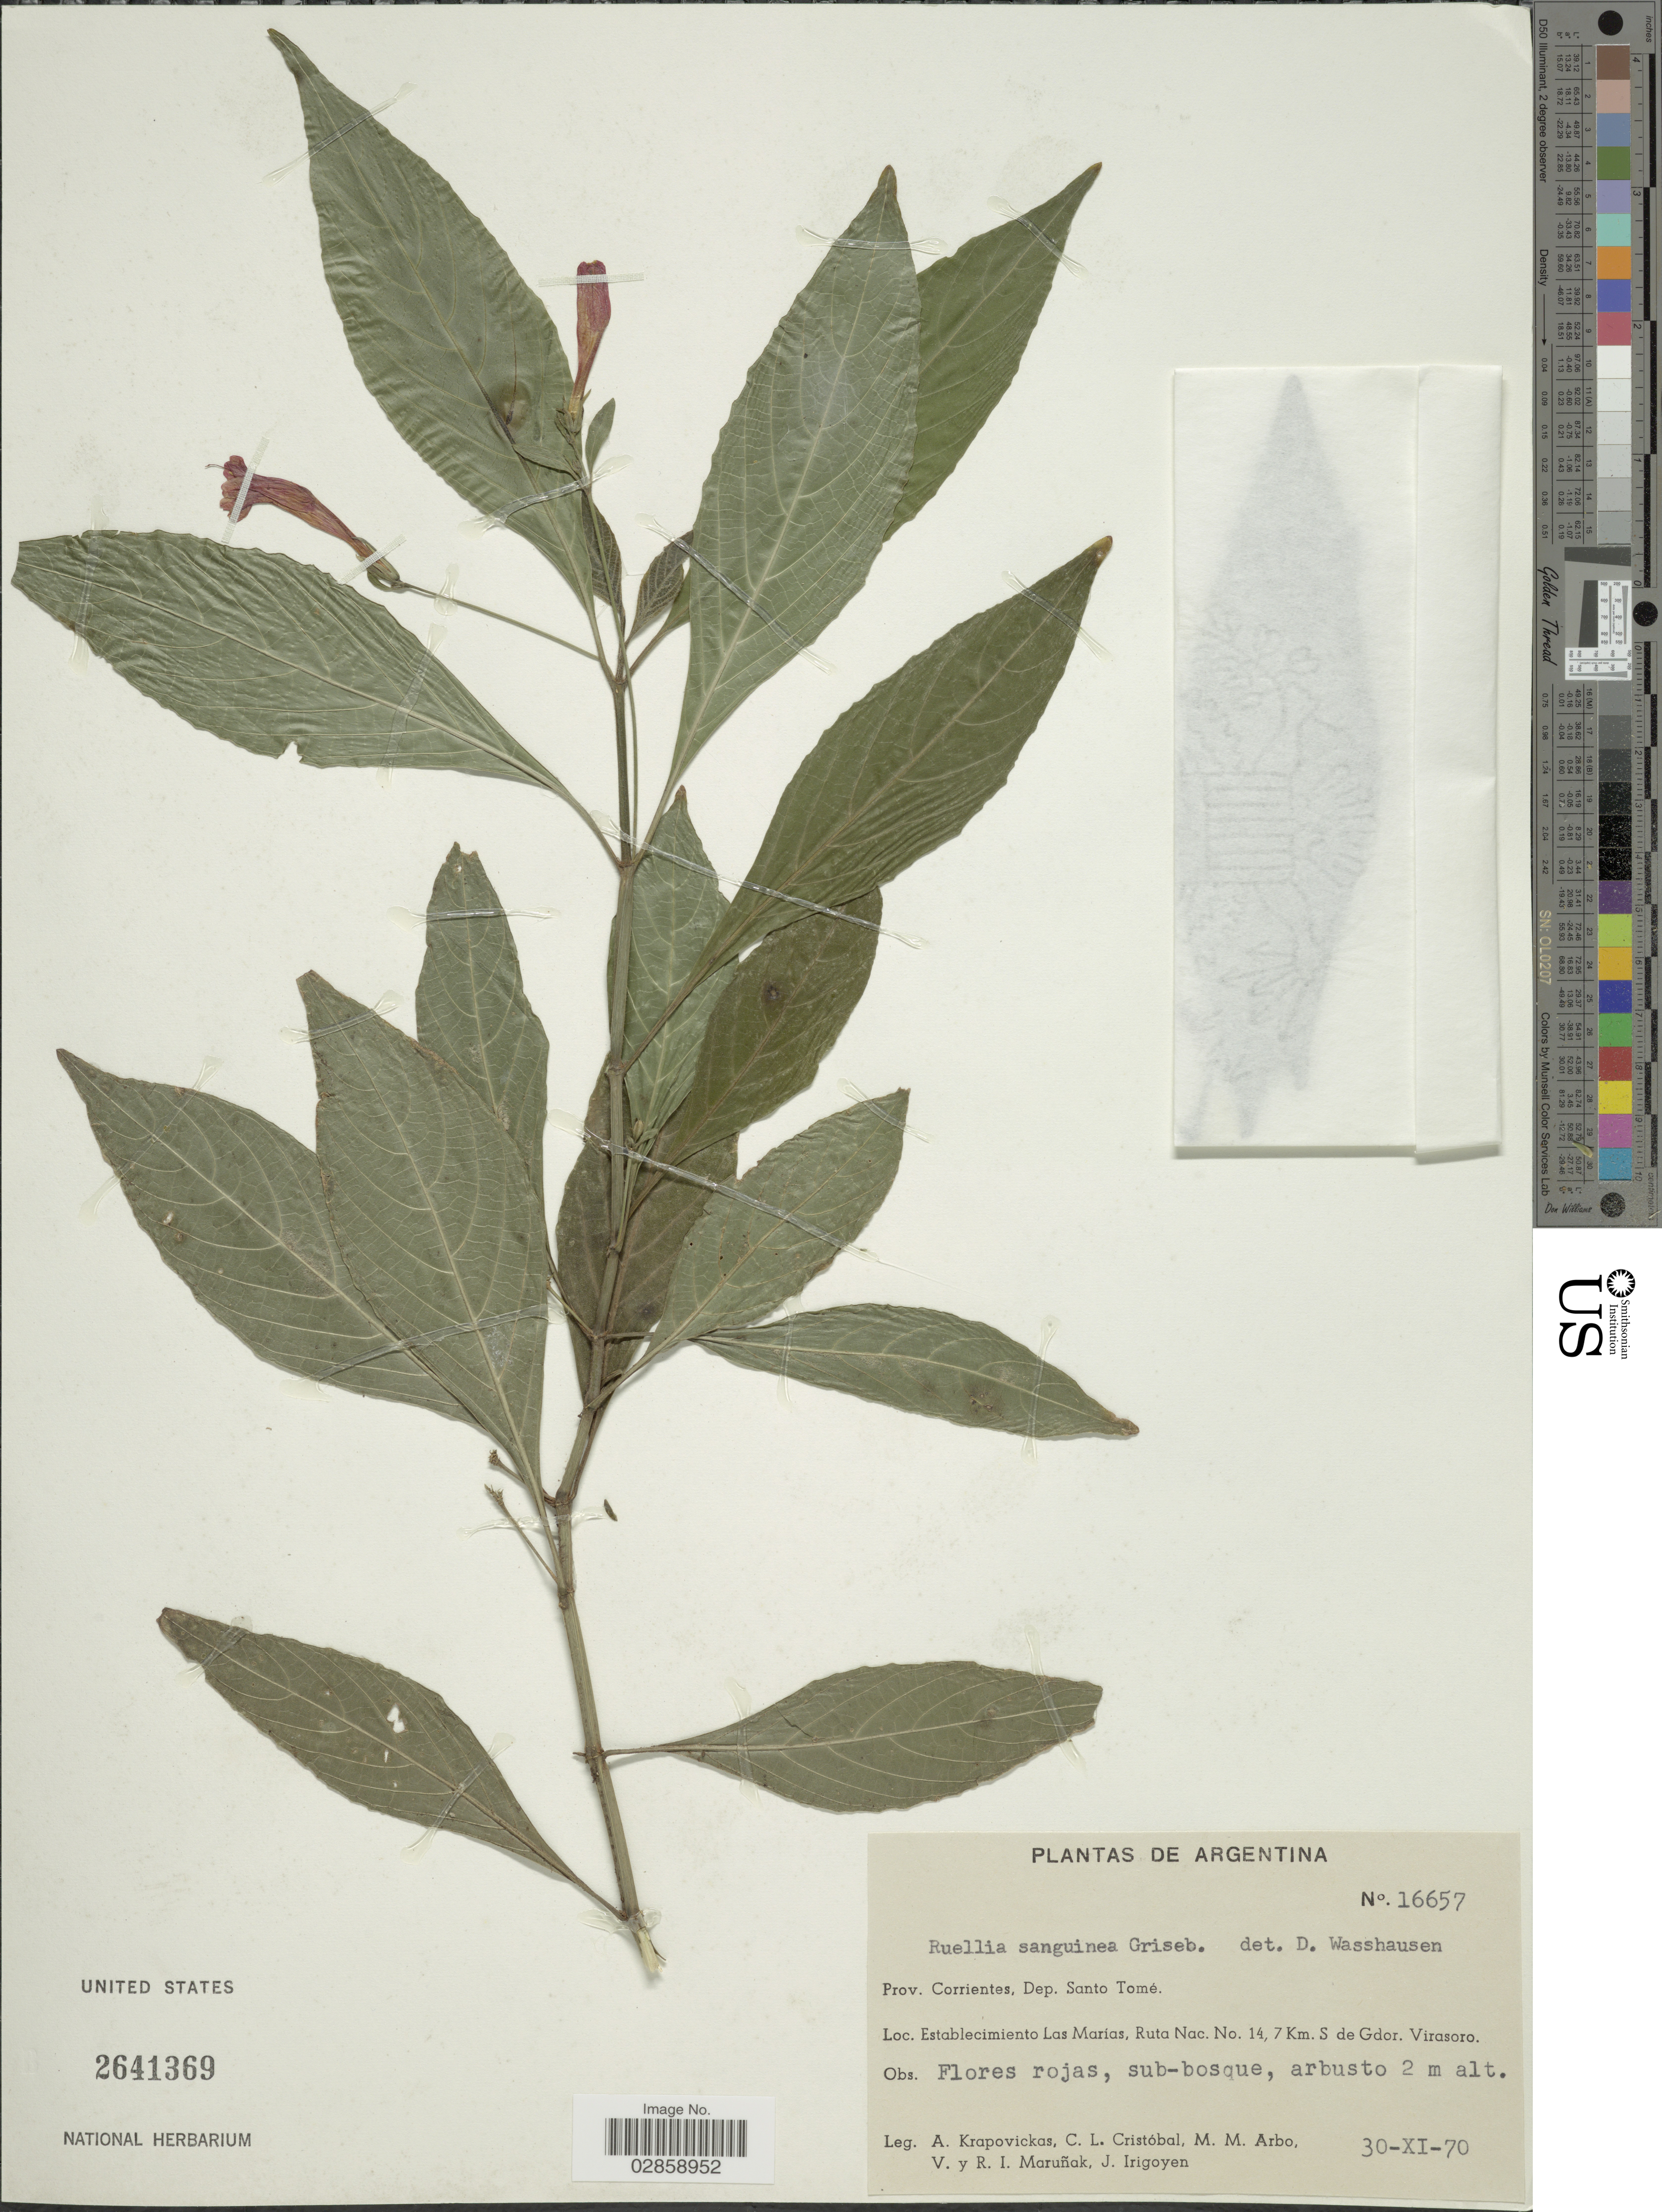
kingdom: Plantae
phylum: Tracheophyta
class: Magnoliopsida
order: Lamiales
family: Acanthaceae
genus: Ruellia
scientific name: Ruellia angustiflora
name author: (Nees) Lindau ex Rambo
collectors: A. Krapovickas, C. L. Cristóbal, M. M. Arbo, V. Maruñak & et al.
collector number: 16657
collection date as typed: Transcribed d/m/y: 30/11/70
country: Argentina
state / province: Corrientes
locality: Dep. Santo Tomé. Establecimiento Las Marías, Ruta Nac. No. 14, 7 Km. S de Gdor. Virasoro.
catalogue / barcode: US 2641369